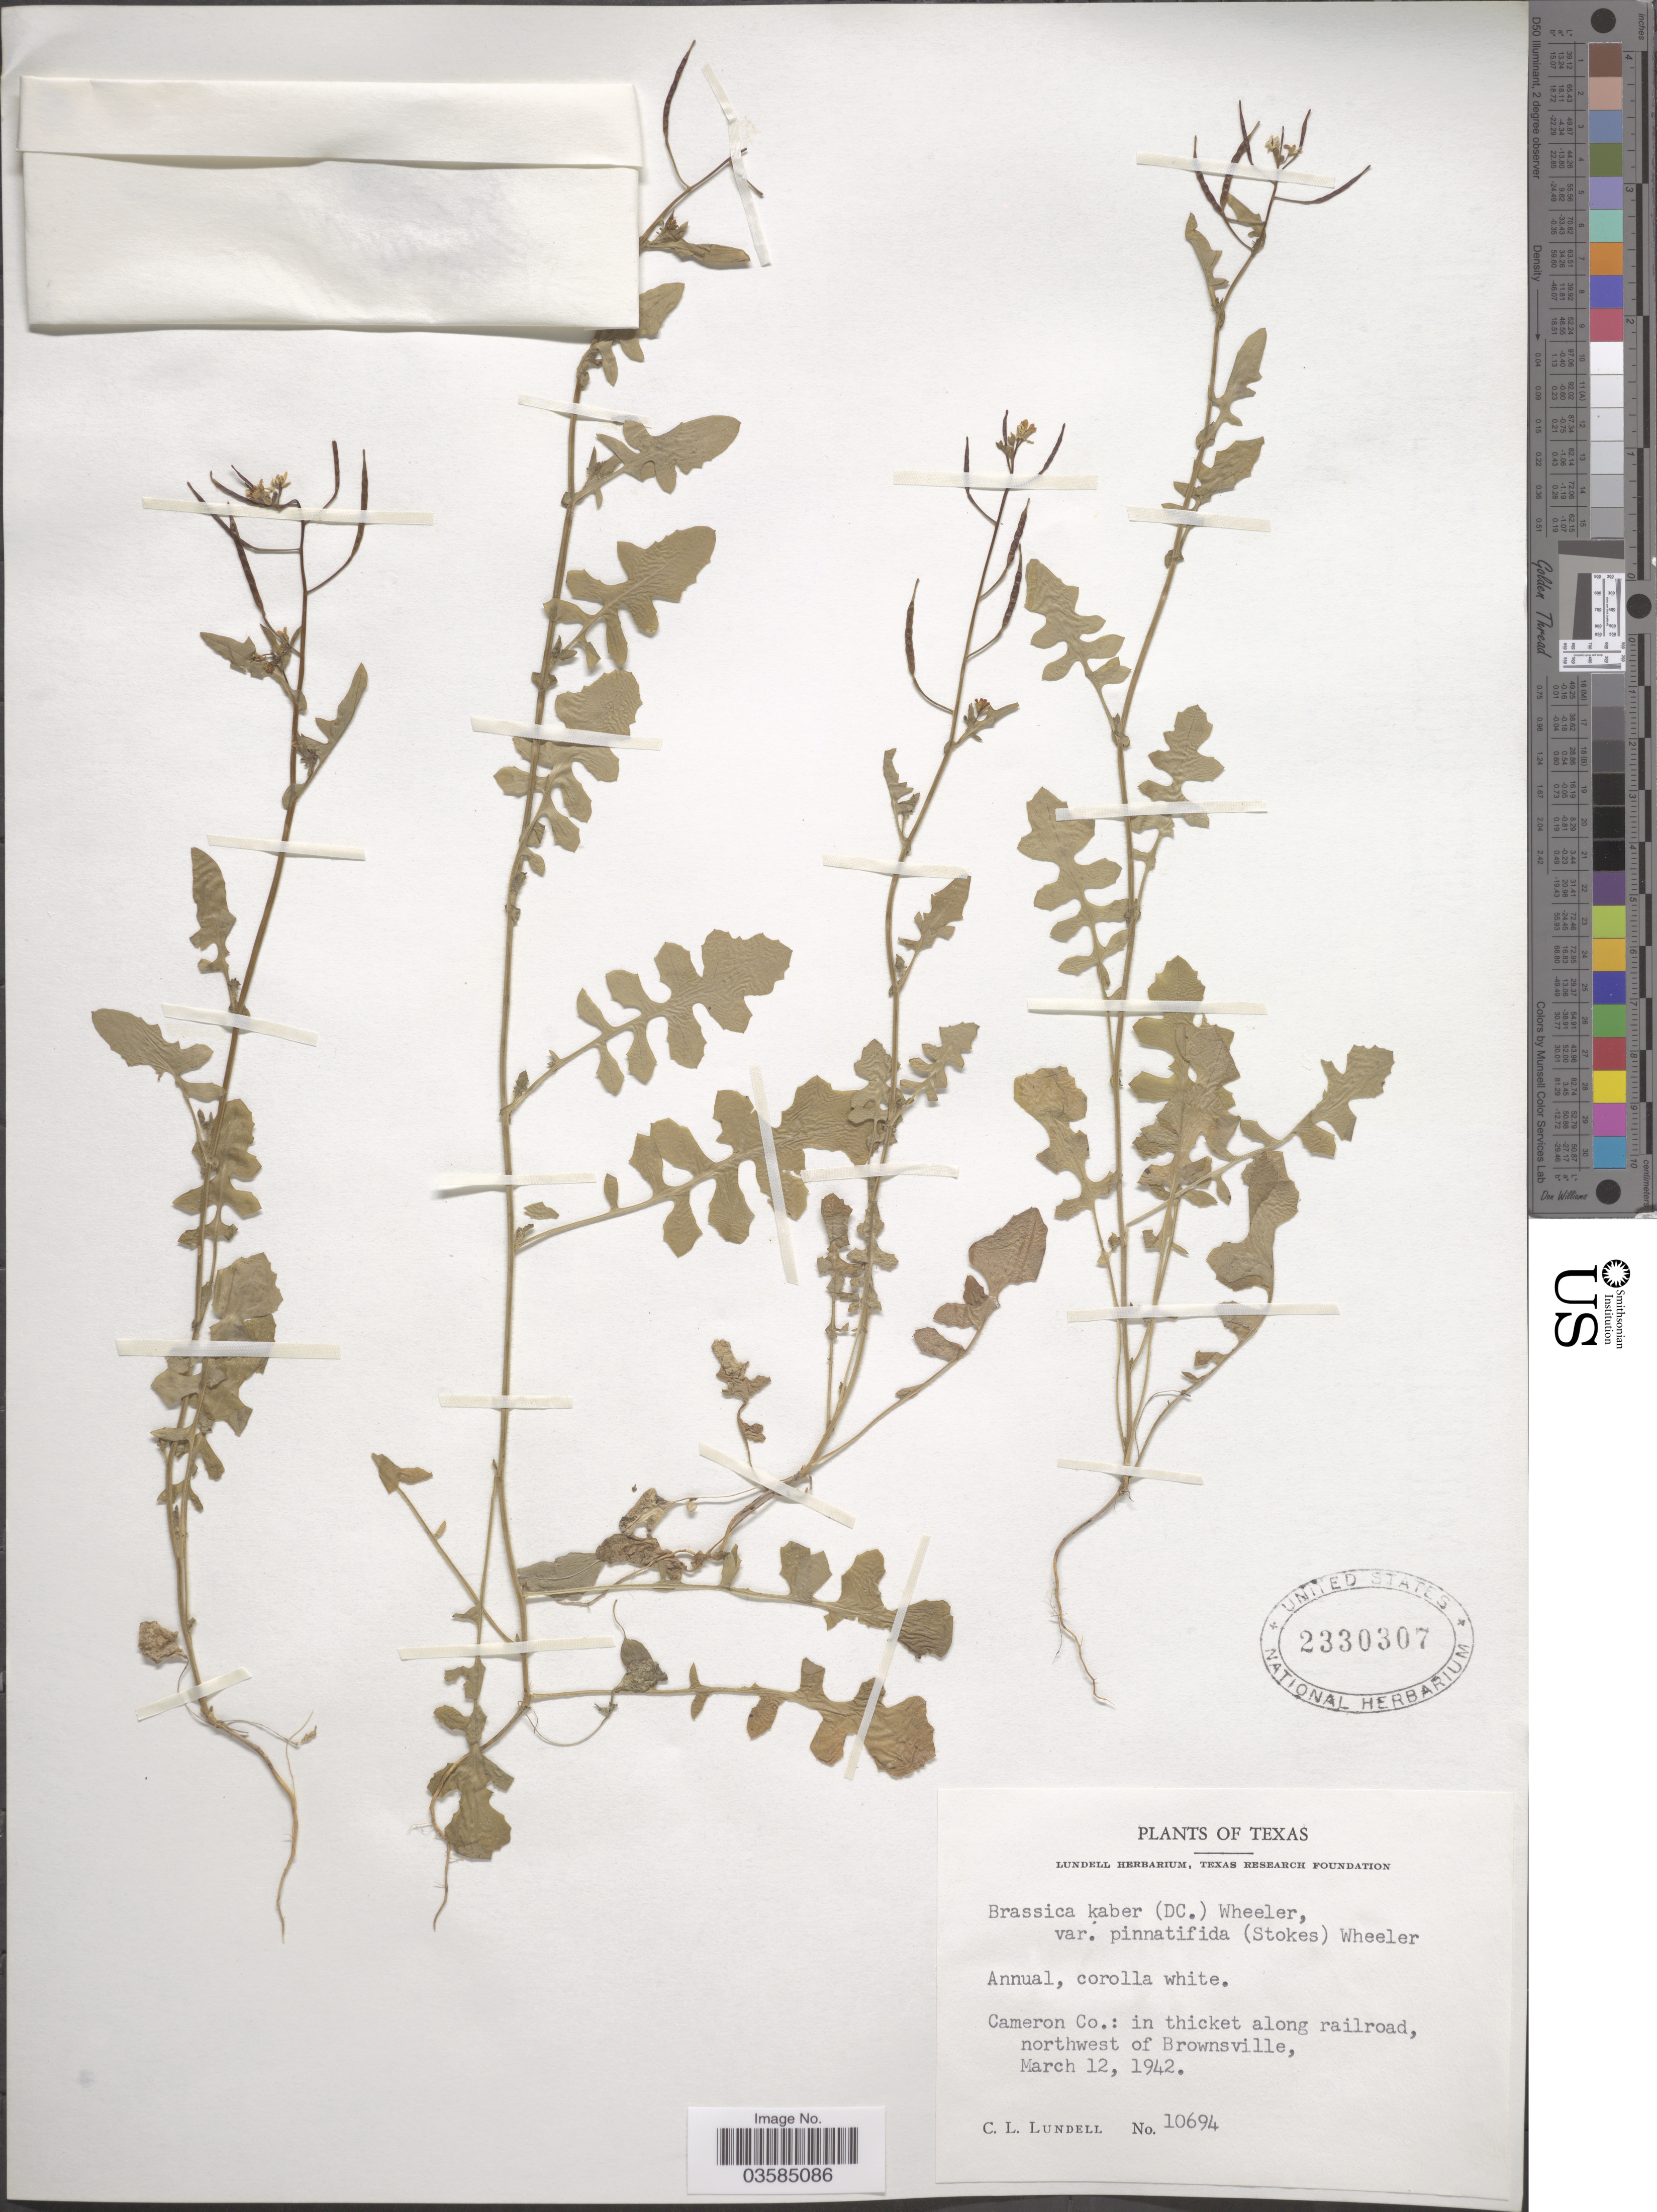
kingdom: Plantae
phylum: Tracheophyta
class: Magnoliopsida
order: Brassicales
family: Brassicaceae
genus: Brassica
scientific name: Brassica kaber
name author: (DC.) L.C. Wheeler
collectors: C. L. Lundell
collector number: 10694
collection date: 1942-03-12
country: United States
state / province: Texas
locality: Cameron Co.: in thicket along railroad, northwest of Brownsville.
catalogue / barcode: US 2330307